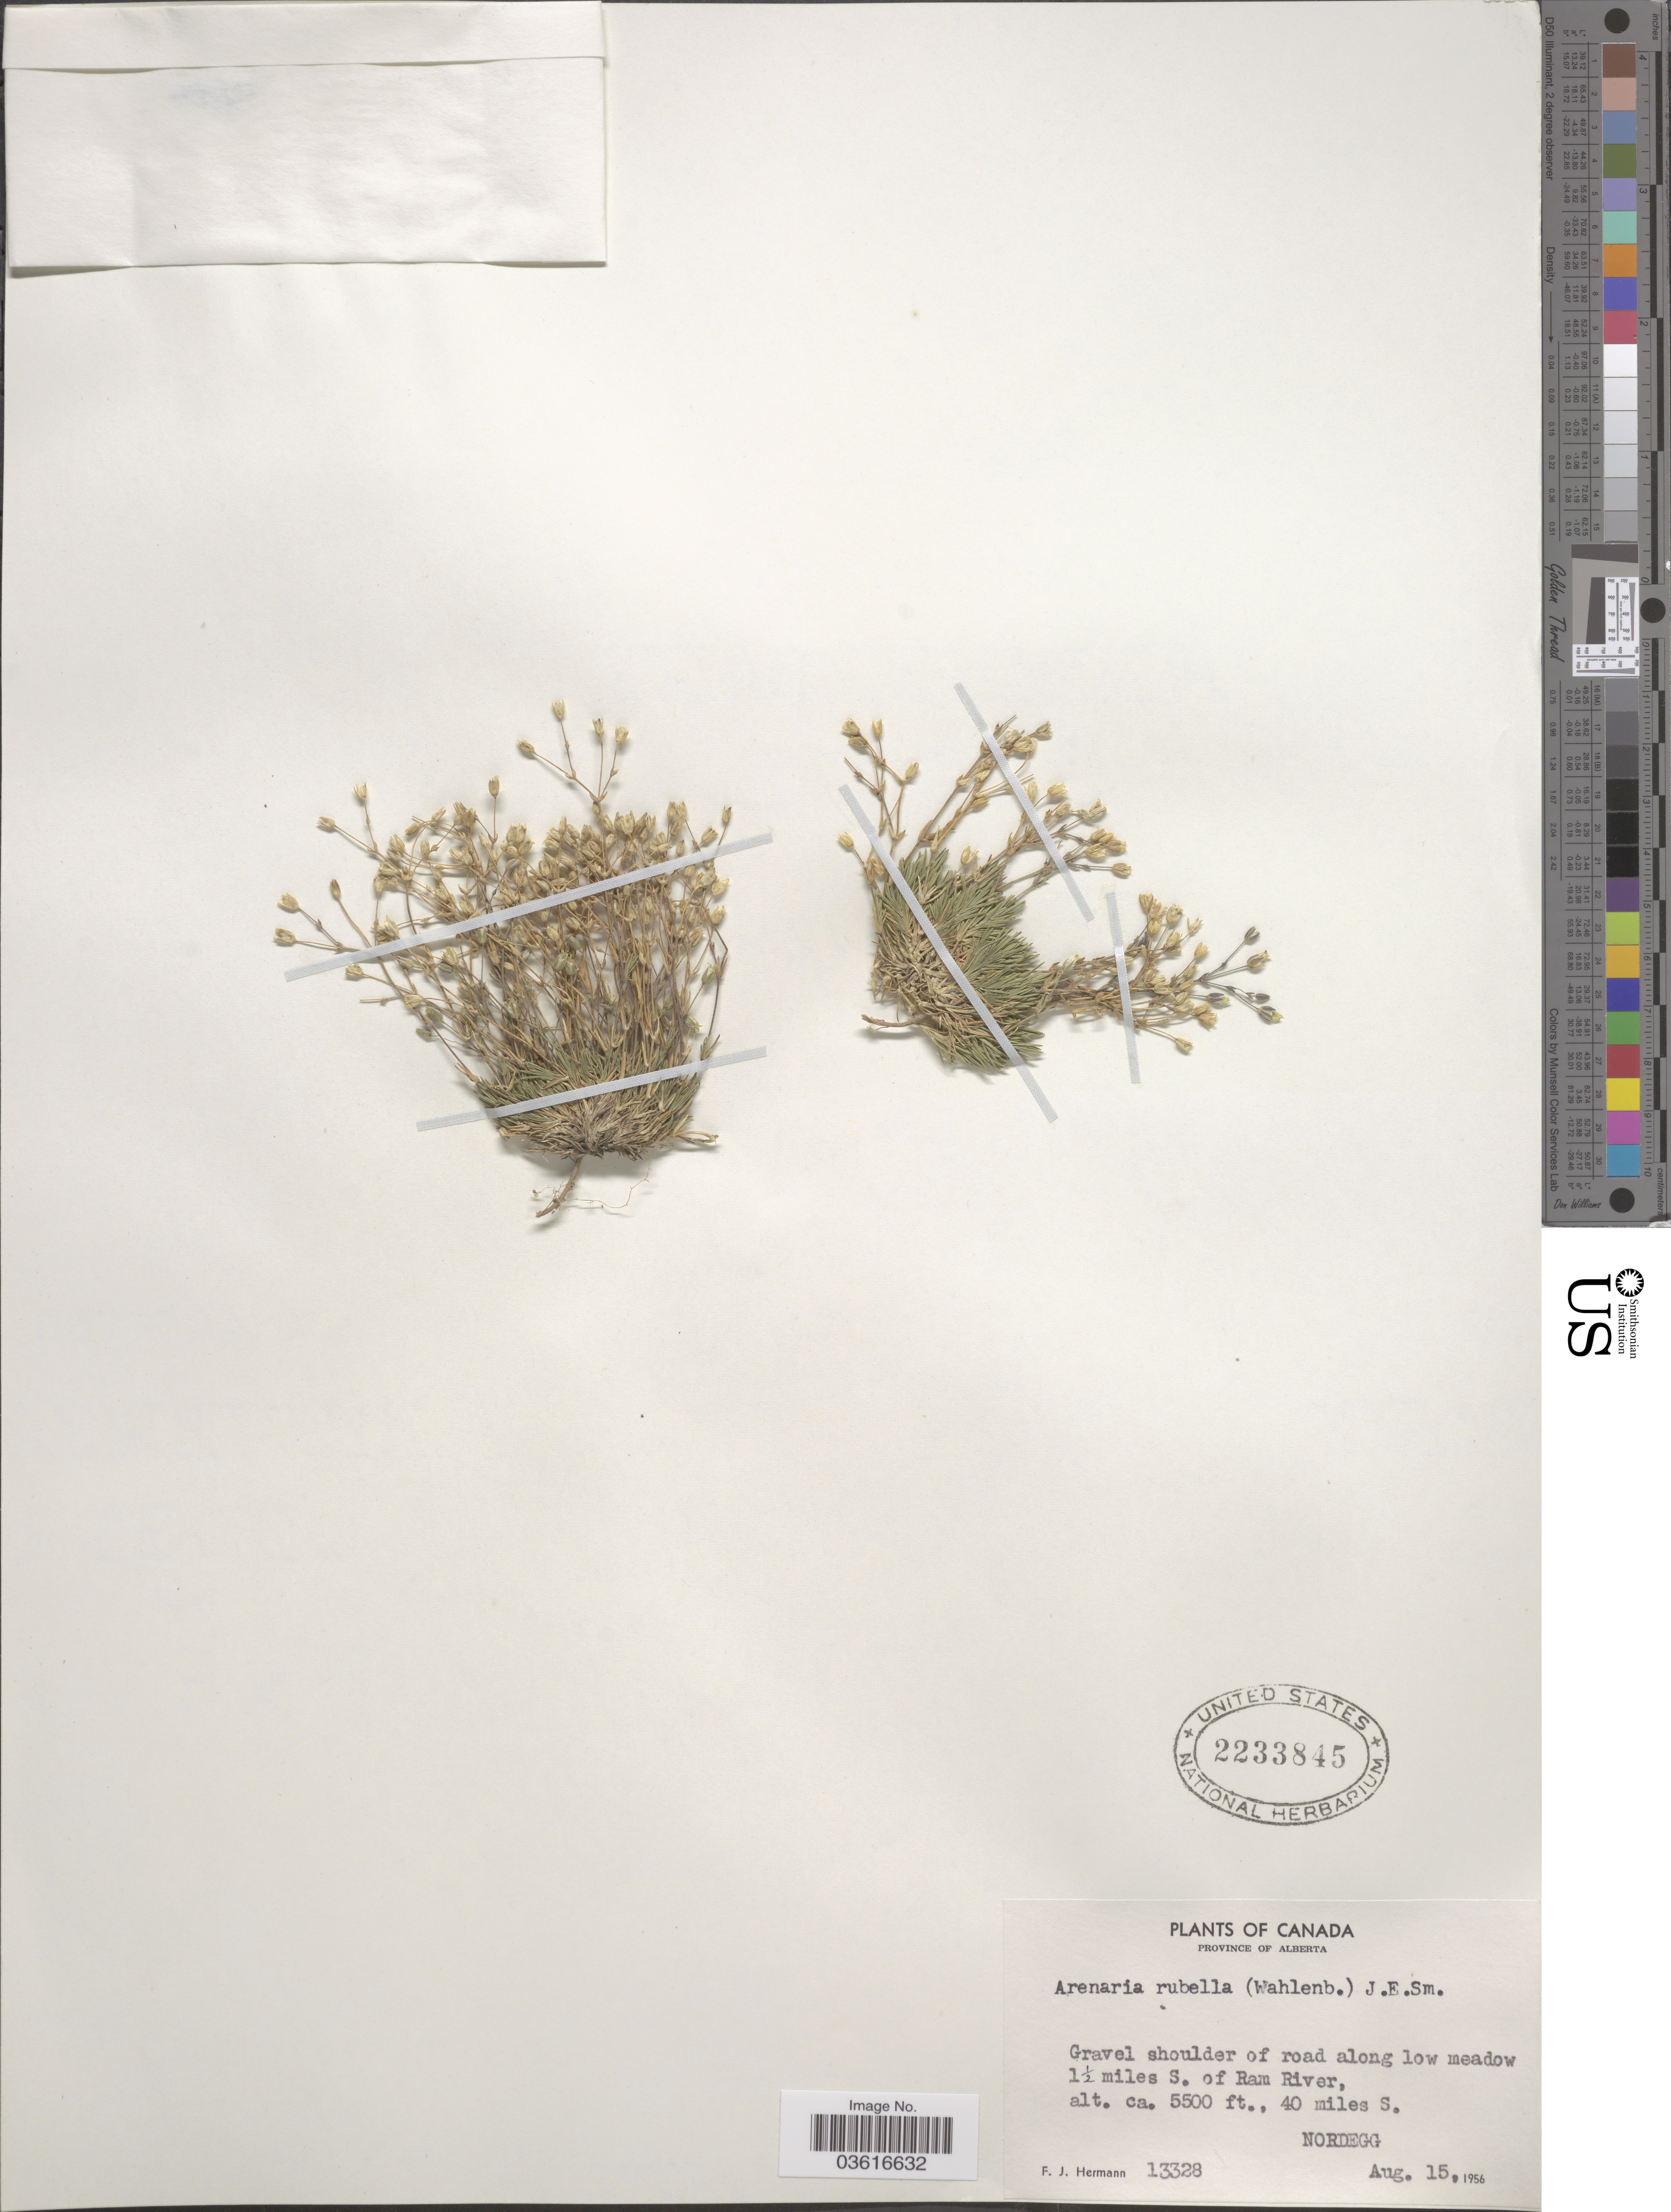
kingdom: Plantae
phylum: Tracheophyta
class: Magnoliopsida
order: Caryophyllales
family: Caryophyllaceae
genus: Minuartia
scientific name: Minuartia rubella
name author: (Wahlenb.) Hiern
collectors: F. J. Hermann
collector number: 13328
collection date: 1956-08-15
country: Canada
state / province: Alberta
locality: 1½ miles S. of Ram River, 40 miles S. Nordegg.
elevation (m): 1676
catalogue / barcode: US 2233845